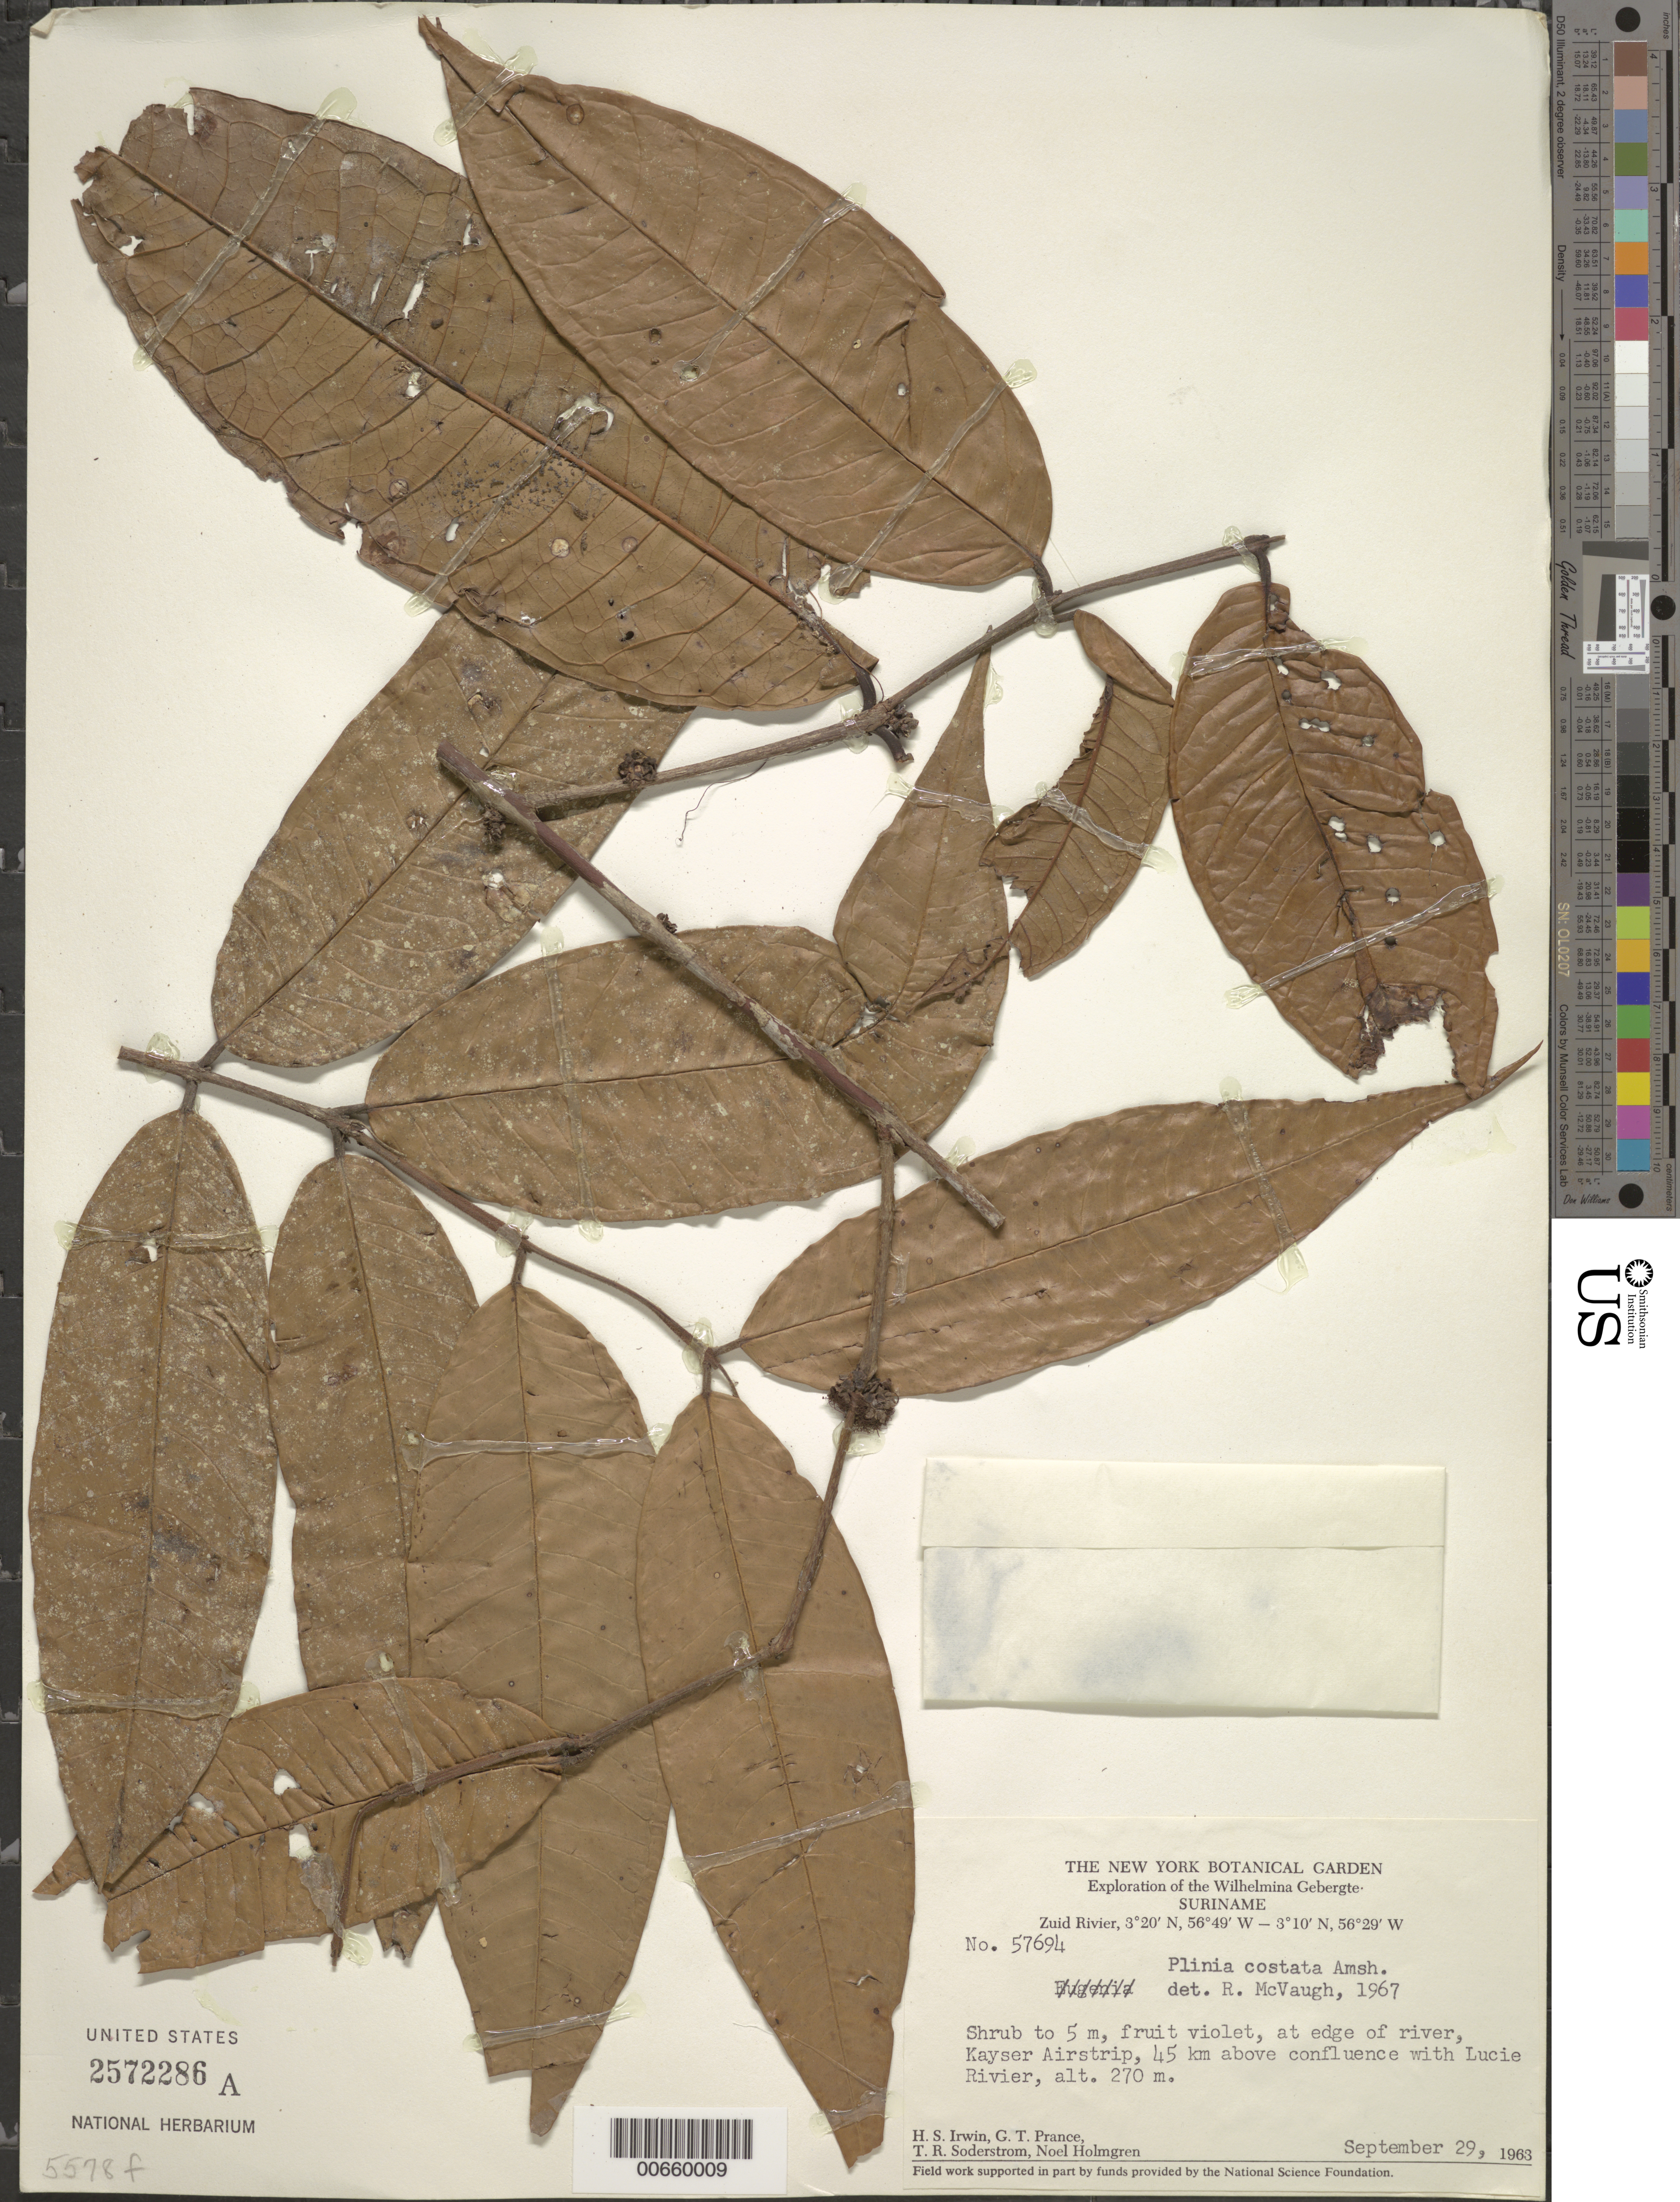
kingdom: Plantae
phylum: Tracheophyta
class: Magnoliopsida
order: Myrtales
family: Myrtaceae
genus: Plinia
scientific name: Plinia costata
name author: Amshoff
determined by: McVaugh, R.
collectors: H. Irwin, G. T. Prance, T. R. Soderstrom & N. H. Holmgren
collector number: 57694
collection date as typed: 29-Sep-63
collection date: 1963-09-29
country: Suriname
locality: Kayser Airstrip, Zuid R., 45 km above confl. with Lucie R., Wilhelmina Gebergte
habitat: Edge of river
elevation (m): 270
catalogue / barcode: US 2572286A